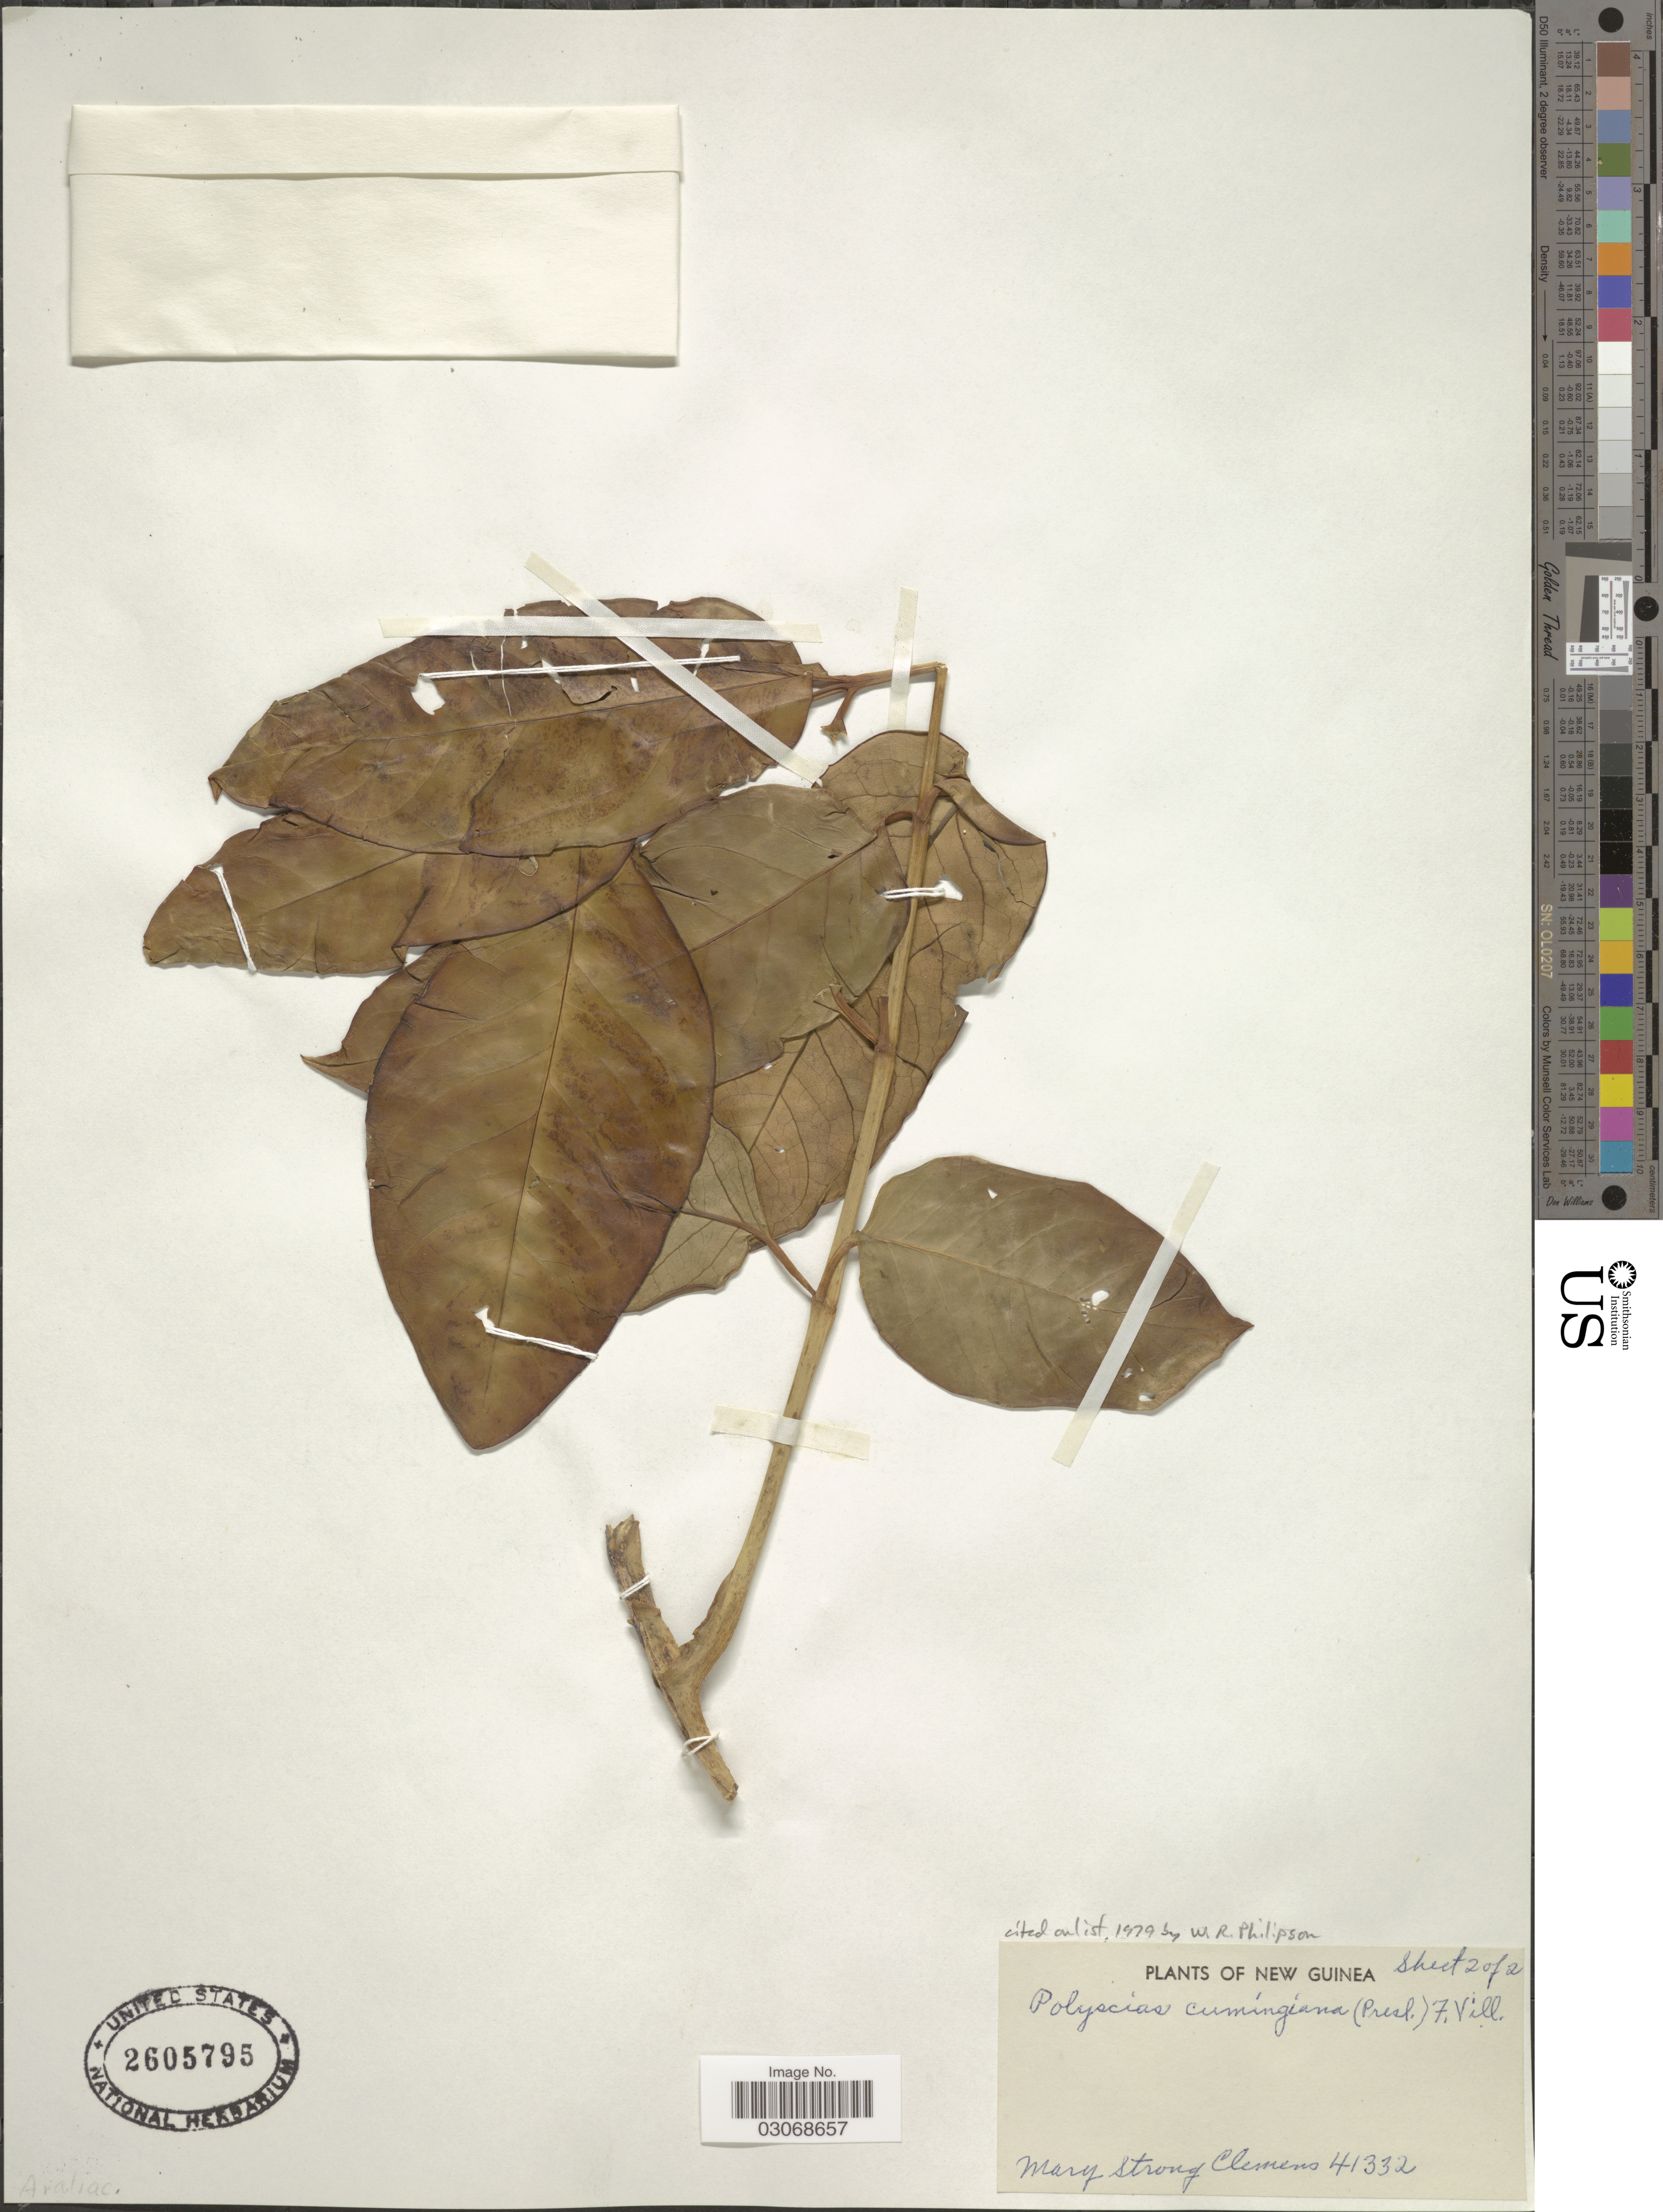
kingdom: Plantae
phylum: Tracheophyta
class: Magnoliopsida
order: Apiales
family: Araliaceae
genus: Polyscias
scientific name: Polyscias cumingiana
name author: (C. Presl) Fern.-Vill.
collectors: M. S. Clemens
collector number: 41332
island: New Guinea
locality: New Guinea.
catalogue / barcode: US 2605795